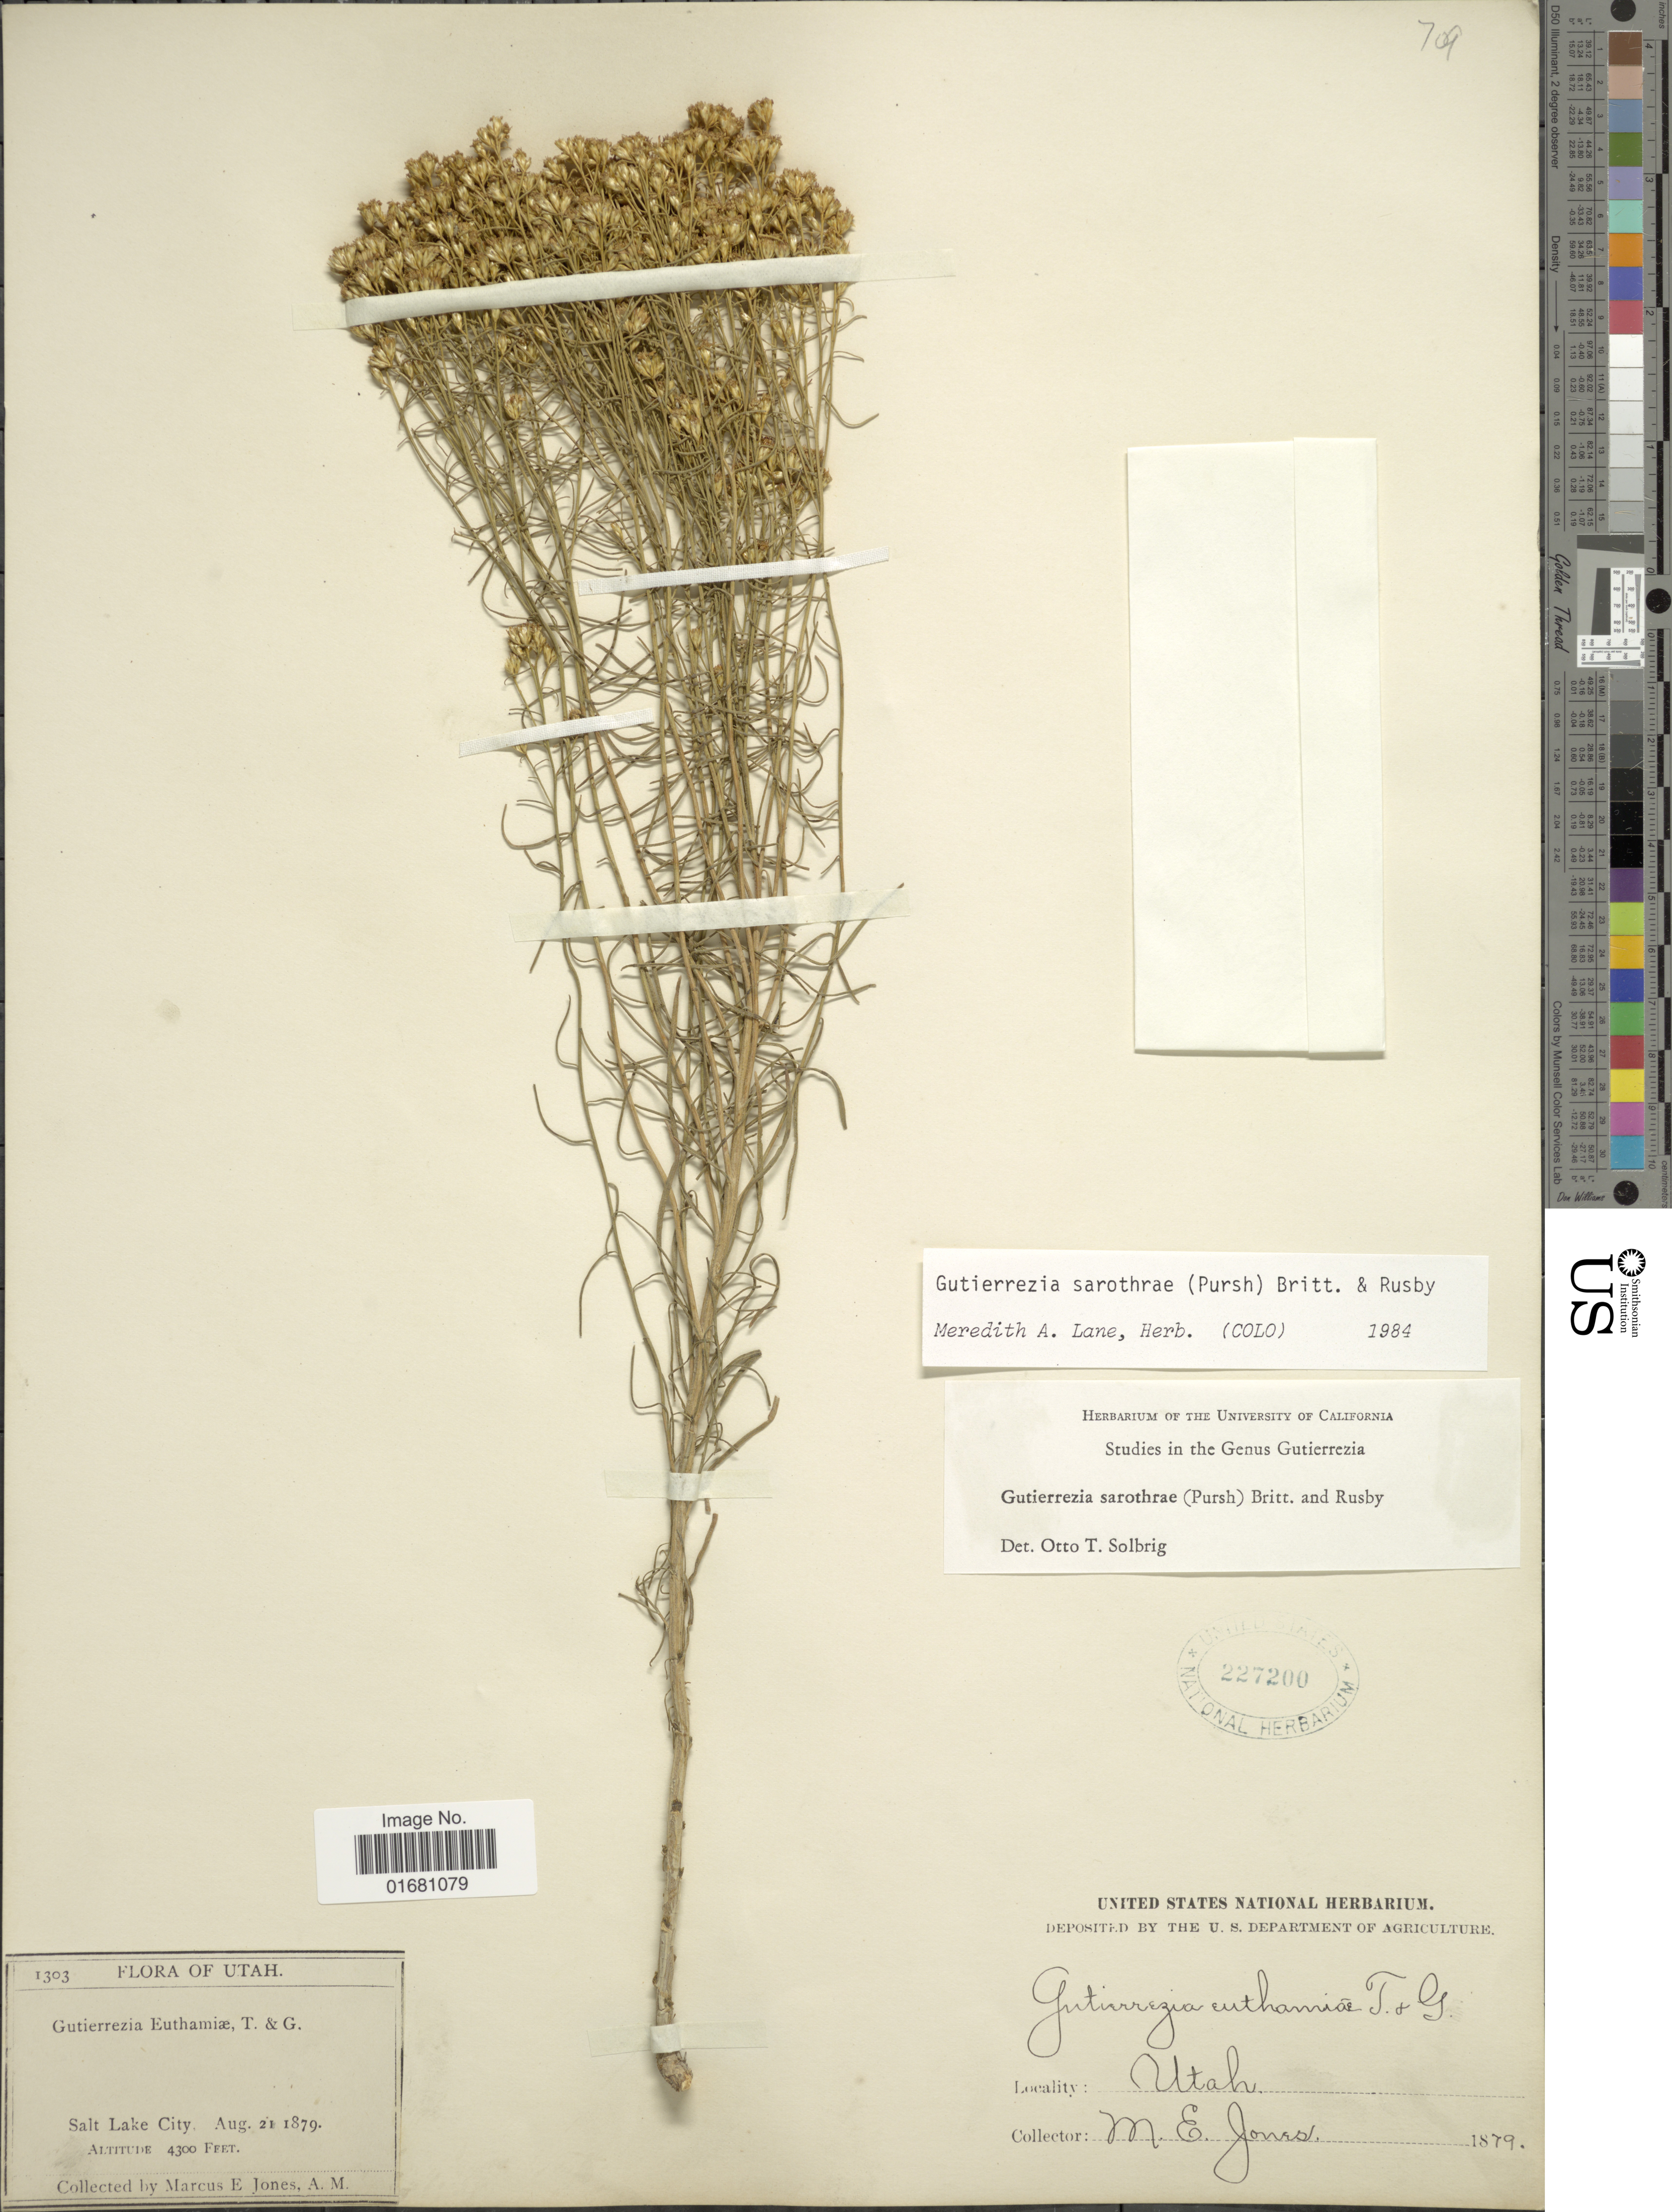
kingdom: Plantae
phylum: Tracheophyta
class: Magnoliopsida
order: Asterales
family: Asteraceae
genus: Gutierrezia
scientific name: Gutierrezia sarothrae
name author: (Pursh) Britton & Rusby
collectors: M. E. Jones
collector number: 1303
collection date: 1879-08-21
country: United States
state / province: Utah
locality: Salt Lake City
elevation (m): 1311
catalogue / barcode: US 227200